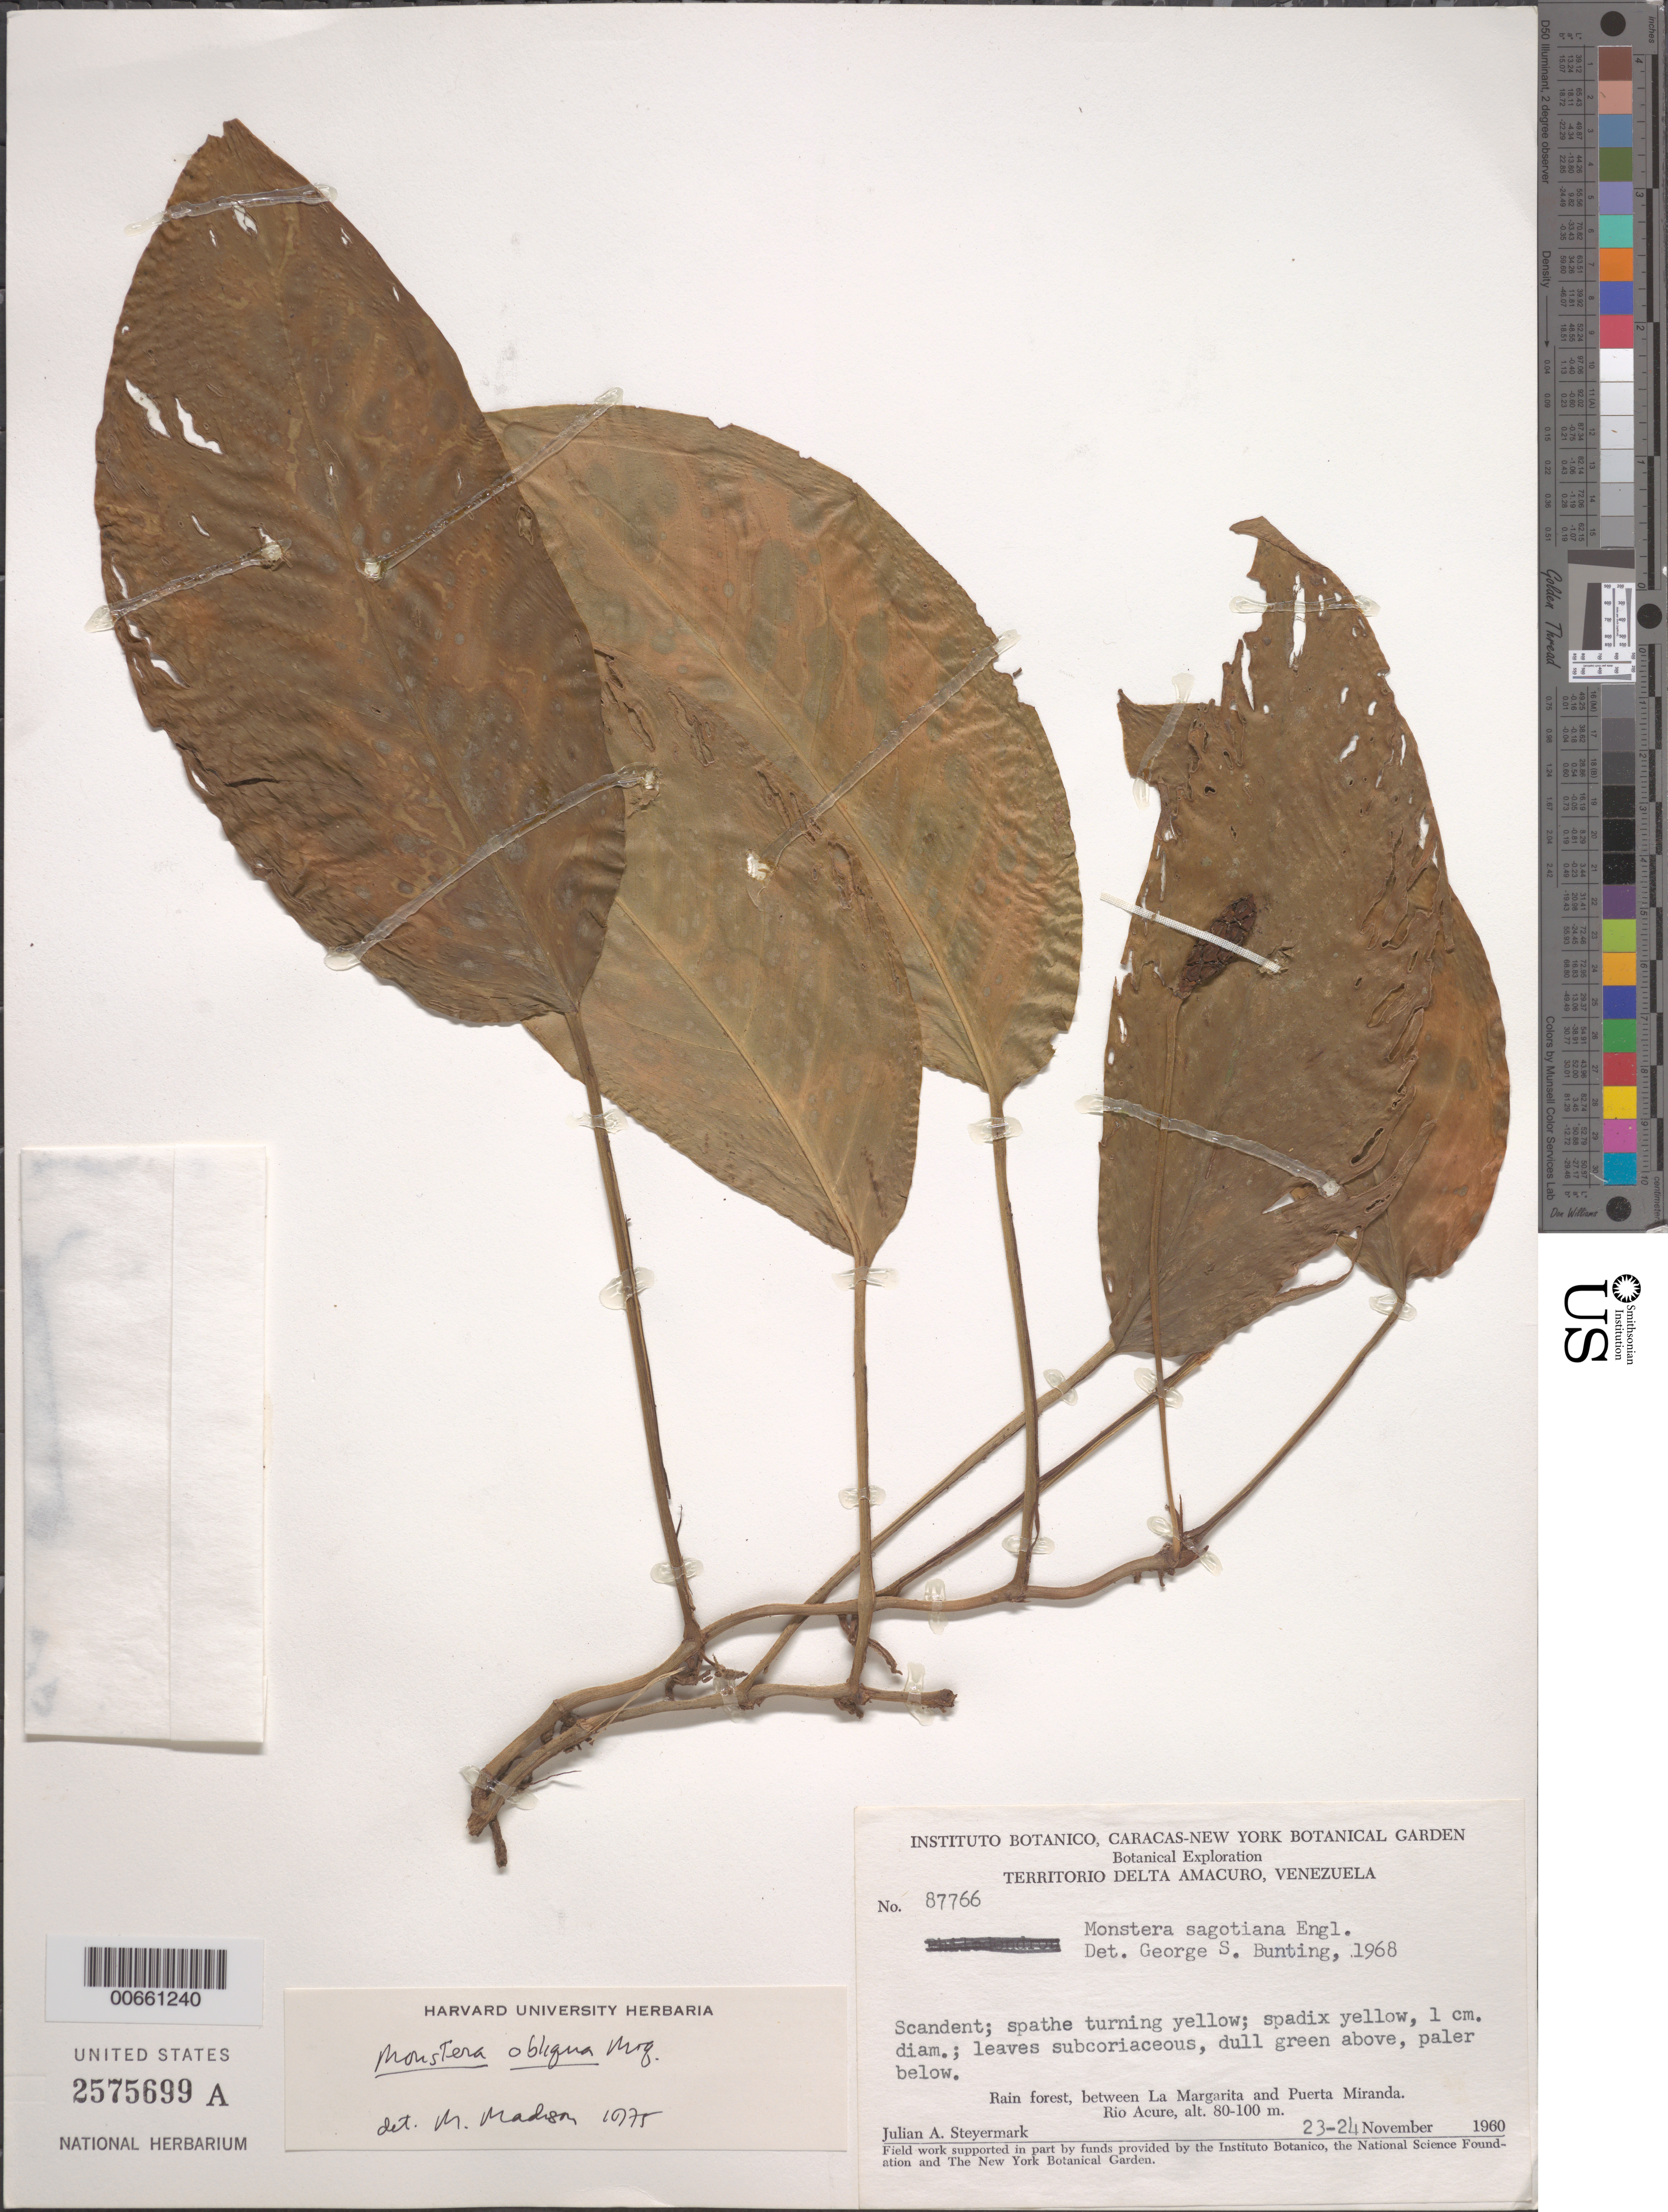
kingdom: Plantae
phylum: Tracheophyta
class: Liliopsida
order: Alismatales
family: Araceae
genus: Monstera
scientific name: Monstera obliqua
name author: Miq.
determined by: Madison, Michael T.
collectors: J. Steyermark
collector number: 87766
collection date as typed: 23-Nov-60 to 24-Nov-60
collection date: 1960-11-23/1960-11-24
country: Venezuela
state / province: Delta Amacuro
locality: Río Acure, between La Margarita and Puerto Miranda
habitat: Rain forest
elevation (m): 80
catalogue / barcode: US 2575699A